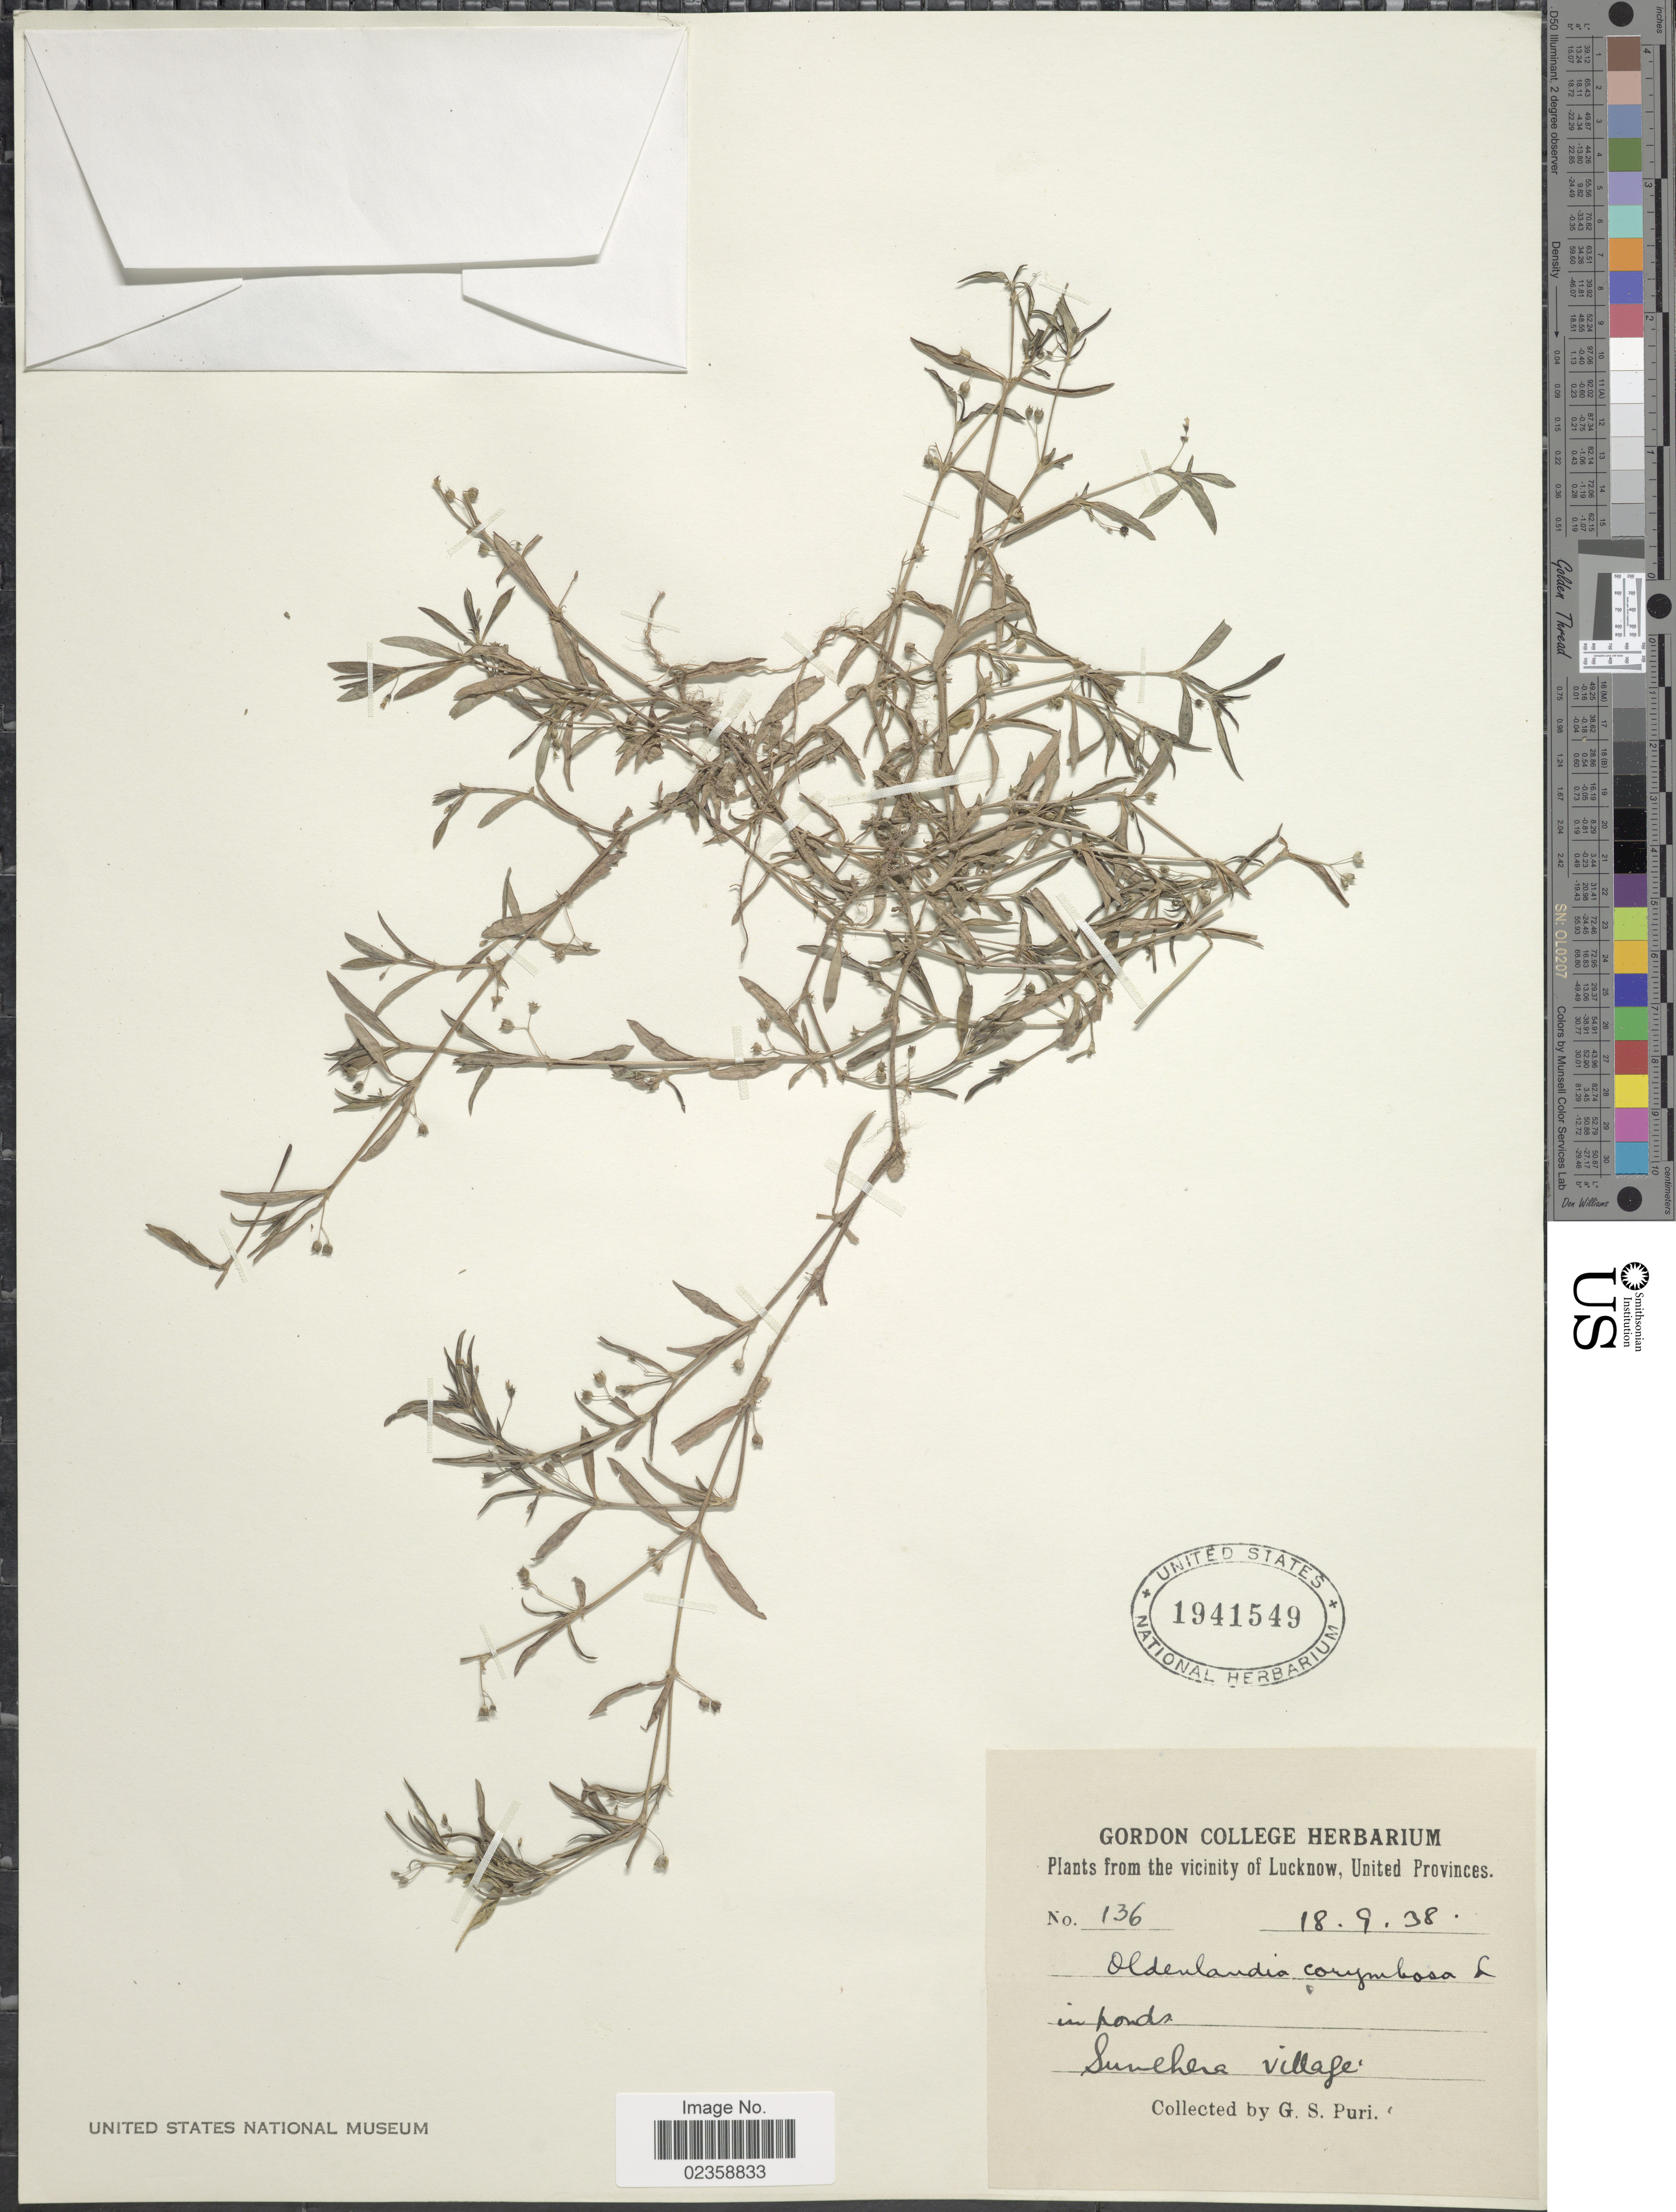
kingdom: Plantae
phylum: Tracheophyta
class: Magnoliopsida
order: Gentianales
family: Rubiaceae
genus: Oldenlandia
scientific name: Oldenlandia corymbosa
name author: L.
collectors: G. Puri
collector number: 136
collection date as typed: Transcribed d/m/y: 18/9/38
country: India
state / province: Uttar Pradesh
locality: Vicinity of Lucknow, United Province. Sunehera [interpreted] village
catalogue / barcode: US 1941549